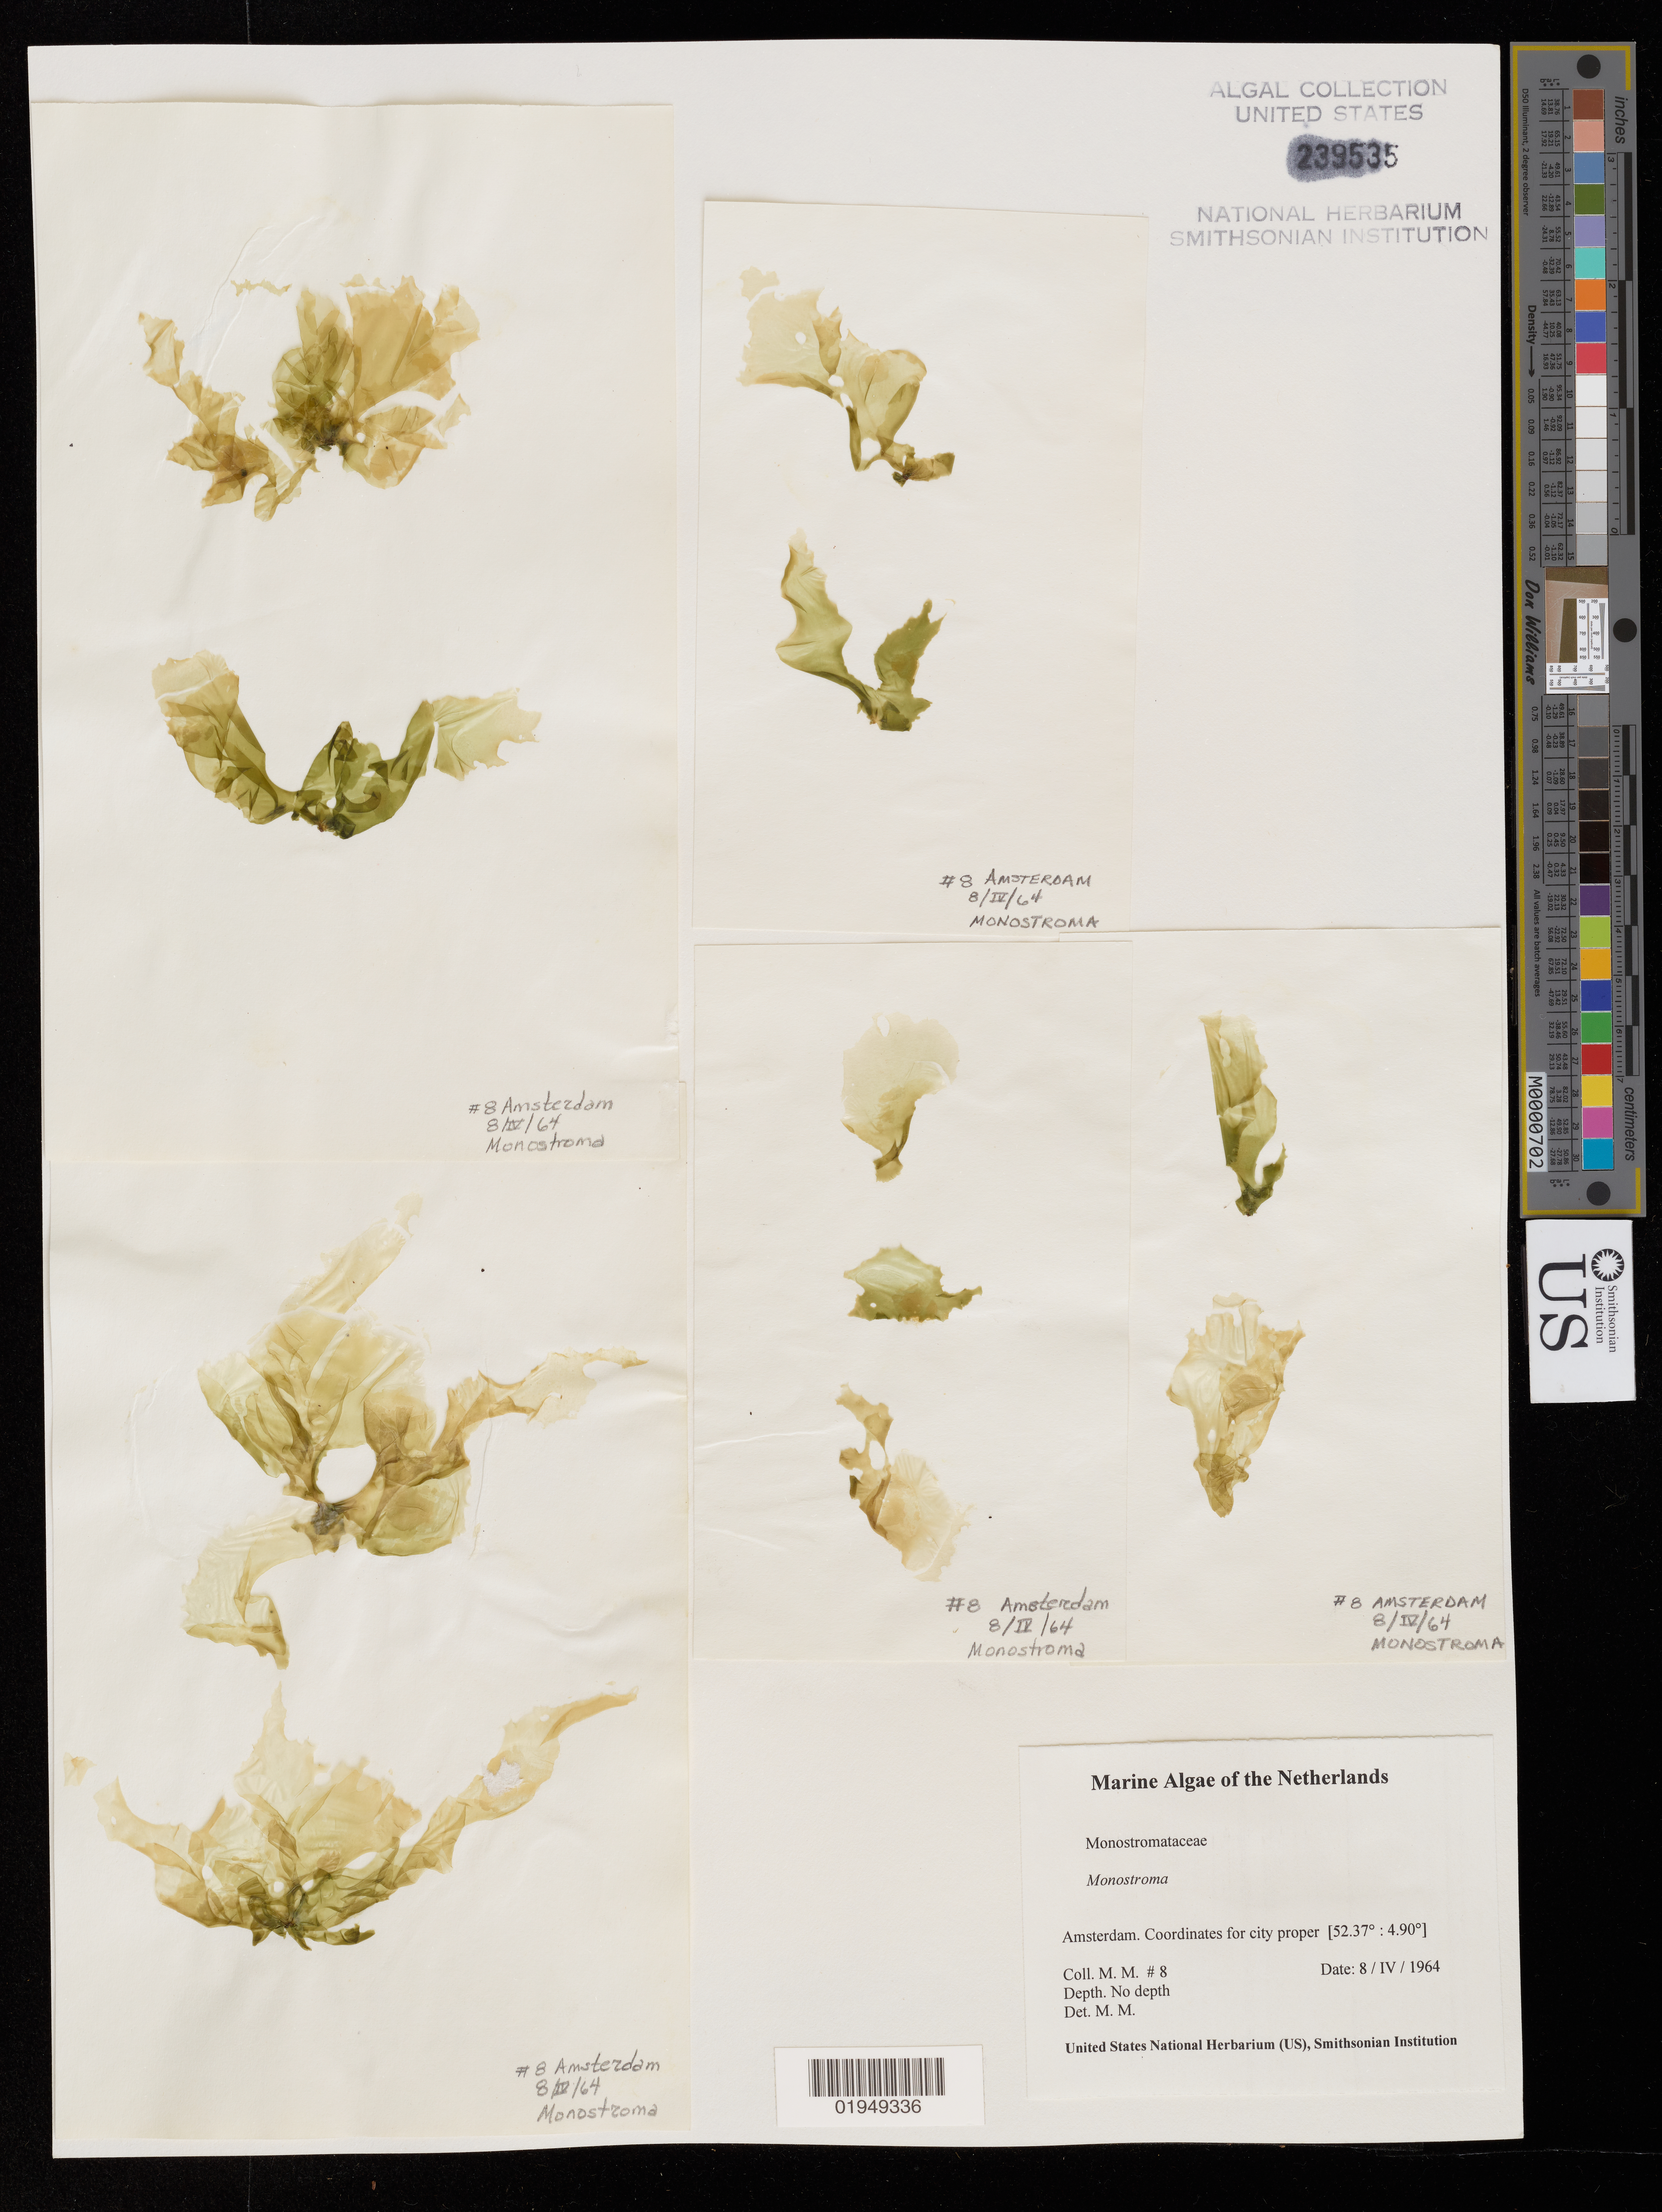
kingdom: Plantae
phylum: Chlorophyta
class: Ulvophyceae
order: Ulvales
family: Monostromataceae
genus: Monostroma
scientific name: Monostroma sp.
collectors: M. M.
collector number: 8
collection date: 1964-04-08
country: Netherlands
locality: Amsterdam. Coordinates for city proper [52.37° : 4.90°]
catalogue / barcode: US 239535